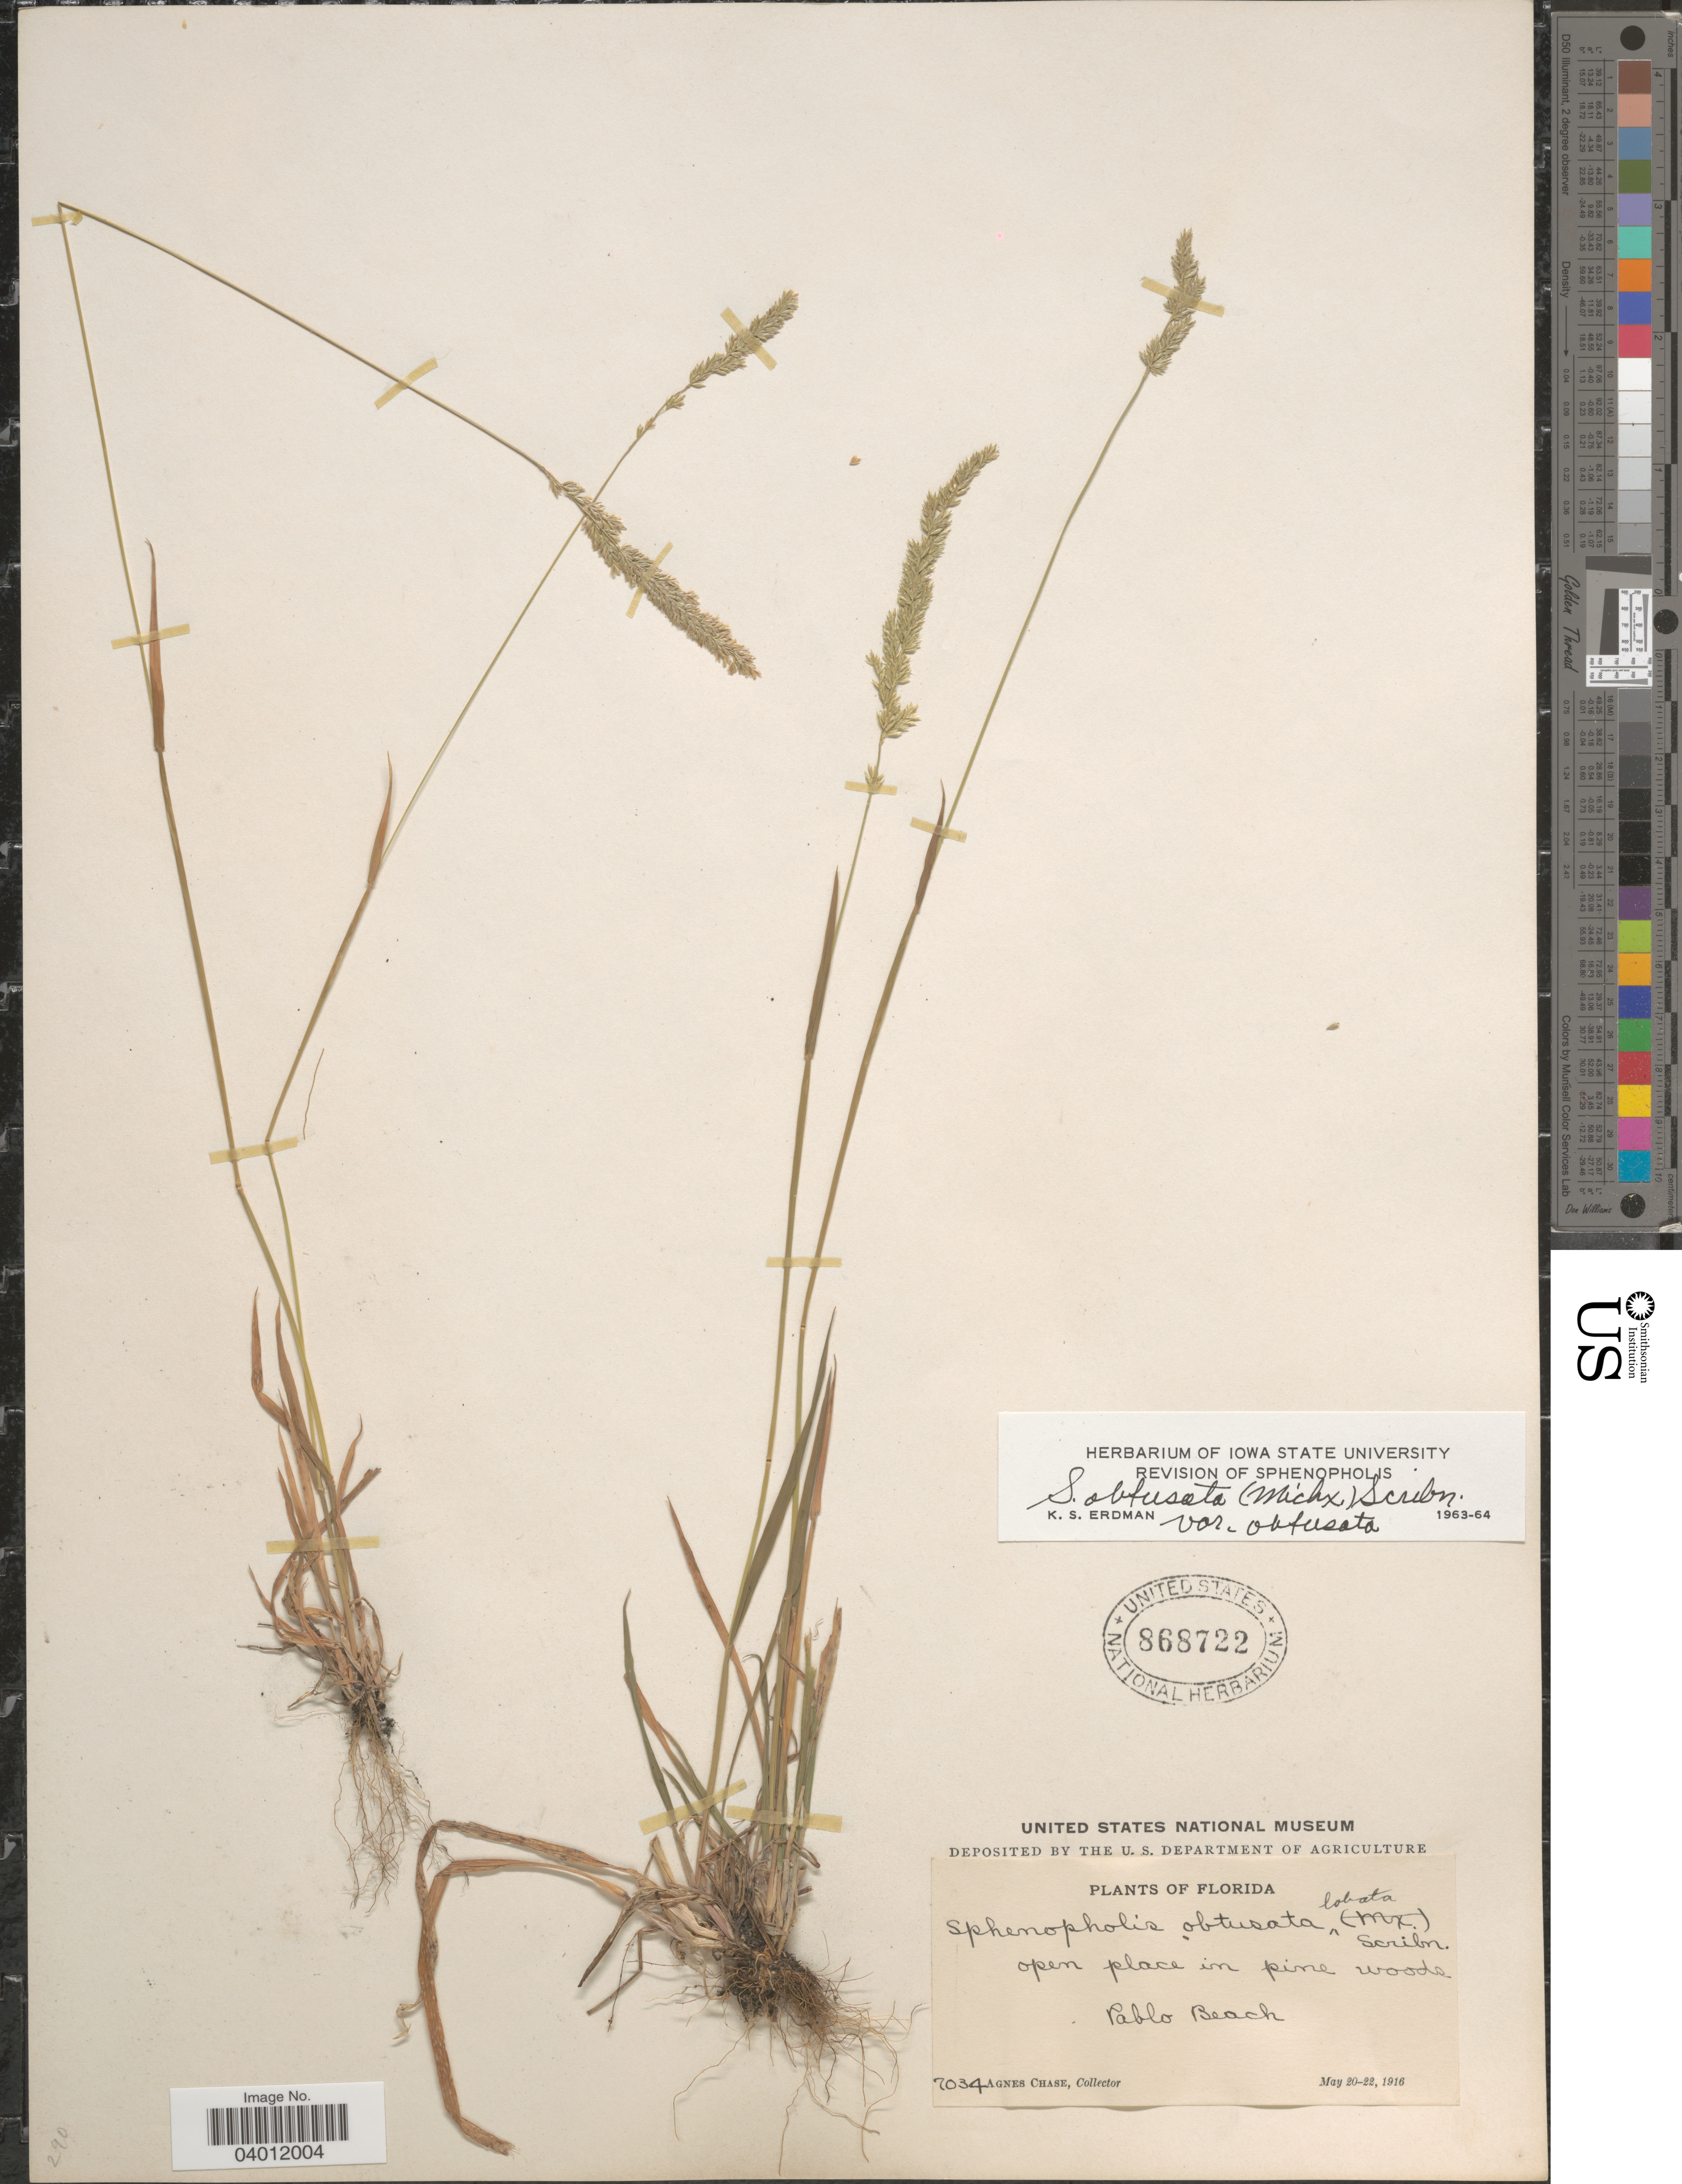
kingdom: Plantae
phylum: Tracheophyta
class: Liliopsida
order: Poales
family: Poaceae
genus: Sphenopholis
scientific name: Sphenopholis obtusata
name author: (Michx.) Scribn.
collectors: A. Chase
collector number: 7034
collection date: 1916-05-20/1916-05-22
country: United States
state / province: Florida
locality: Pablo Beach.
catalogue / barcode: US 868722